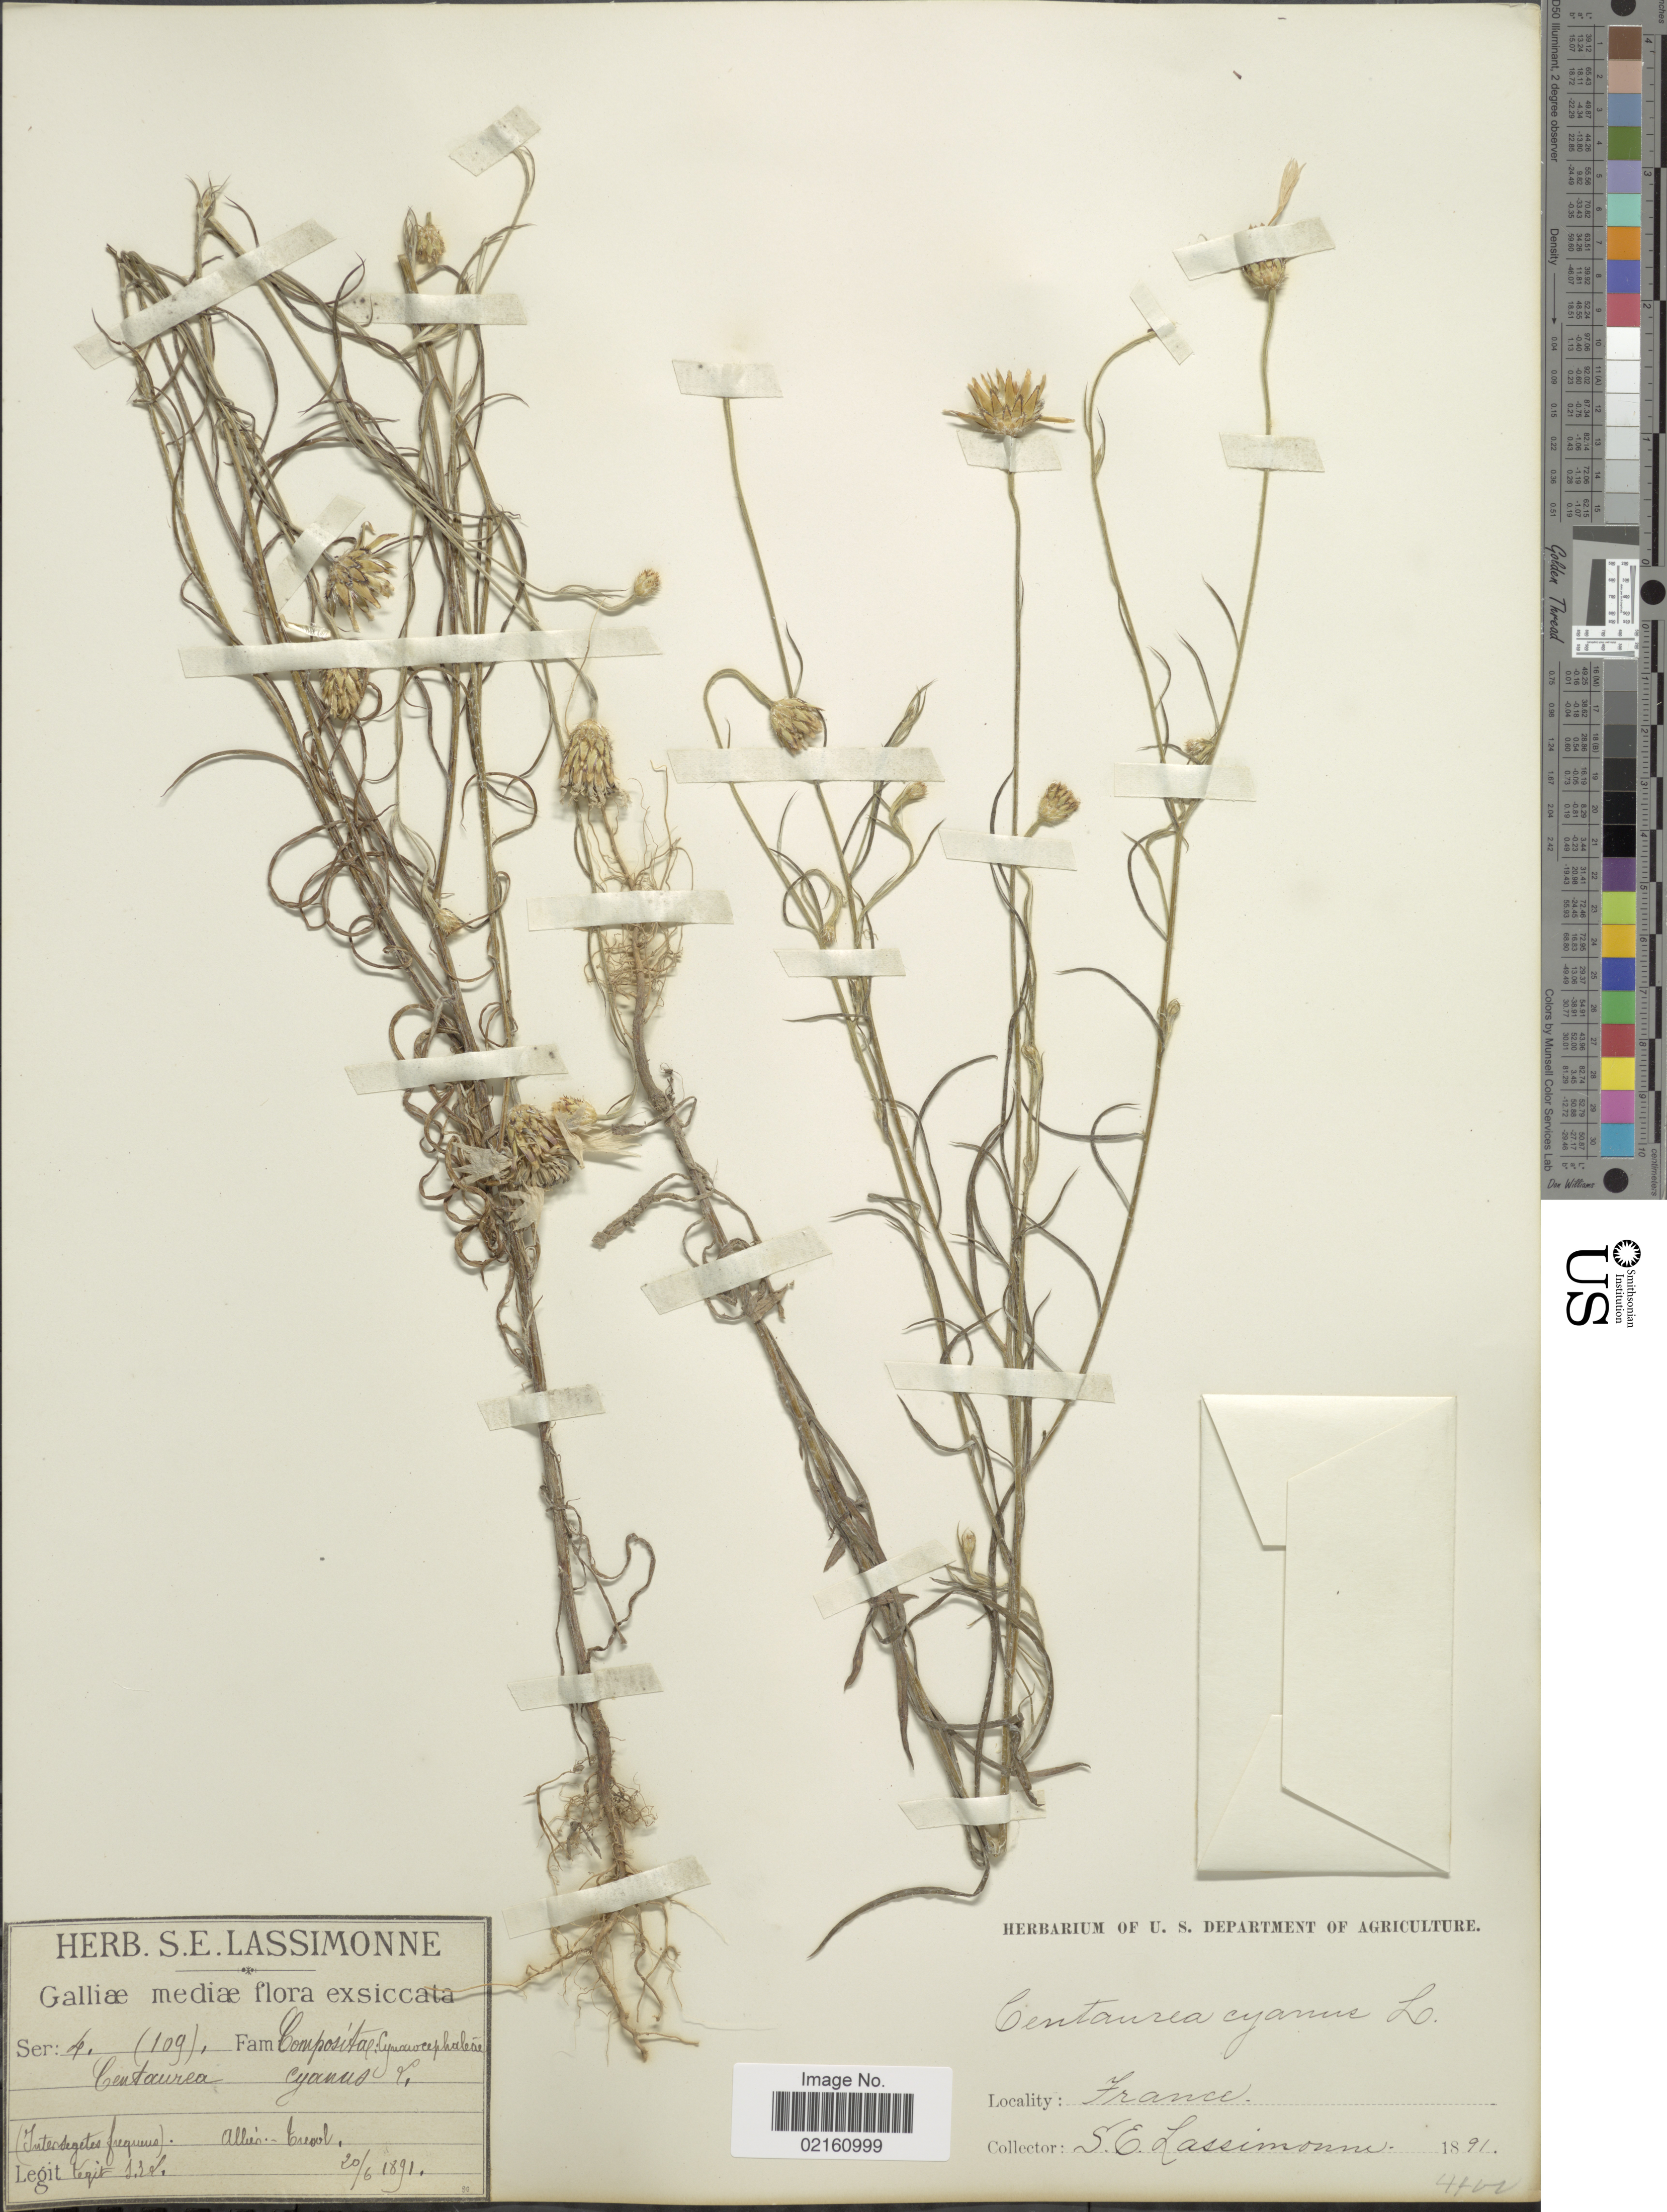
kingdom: Plantae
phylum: Tracheophyta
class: Magnoliopsida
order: Asterales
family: Asteraceae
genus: Centaurea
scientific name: Centaurea cyanus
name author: L.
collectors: S. Lassimonne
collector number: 4/109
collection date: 1891-06-20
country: France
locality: Galliae, Allier-trevol